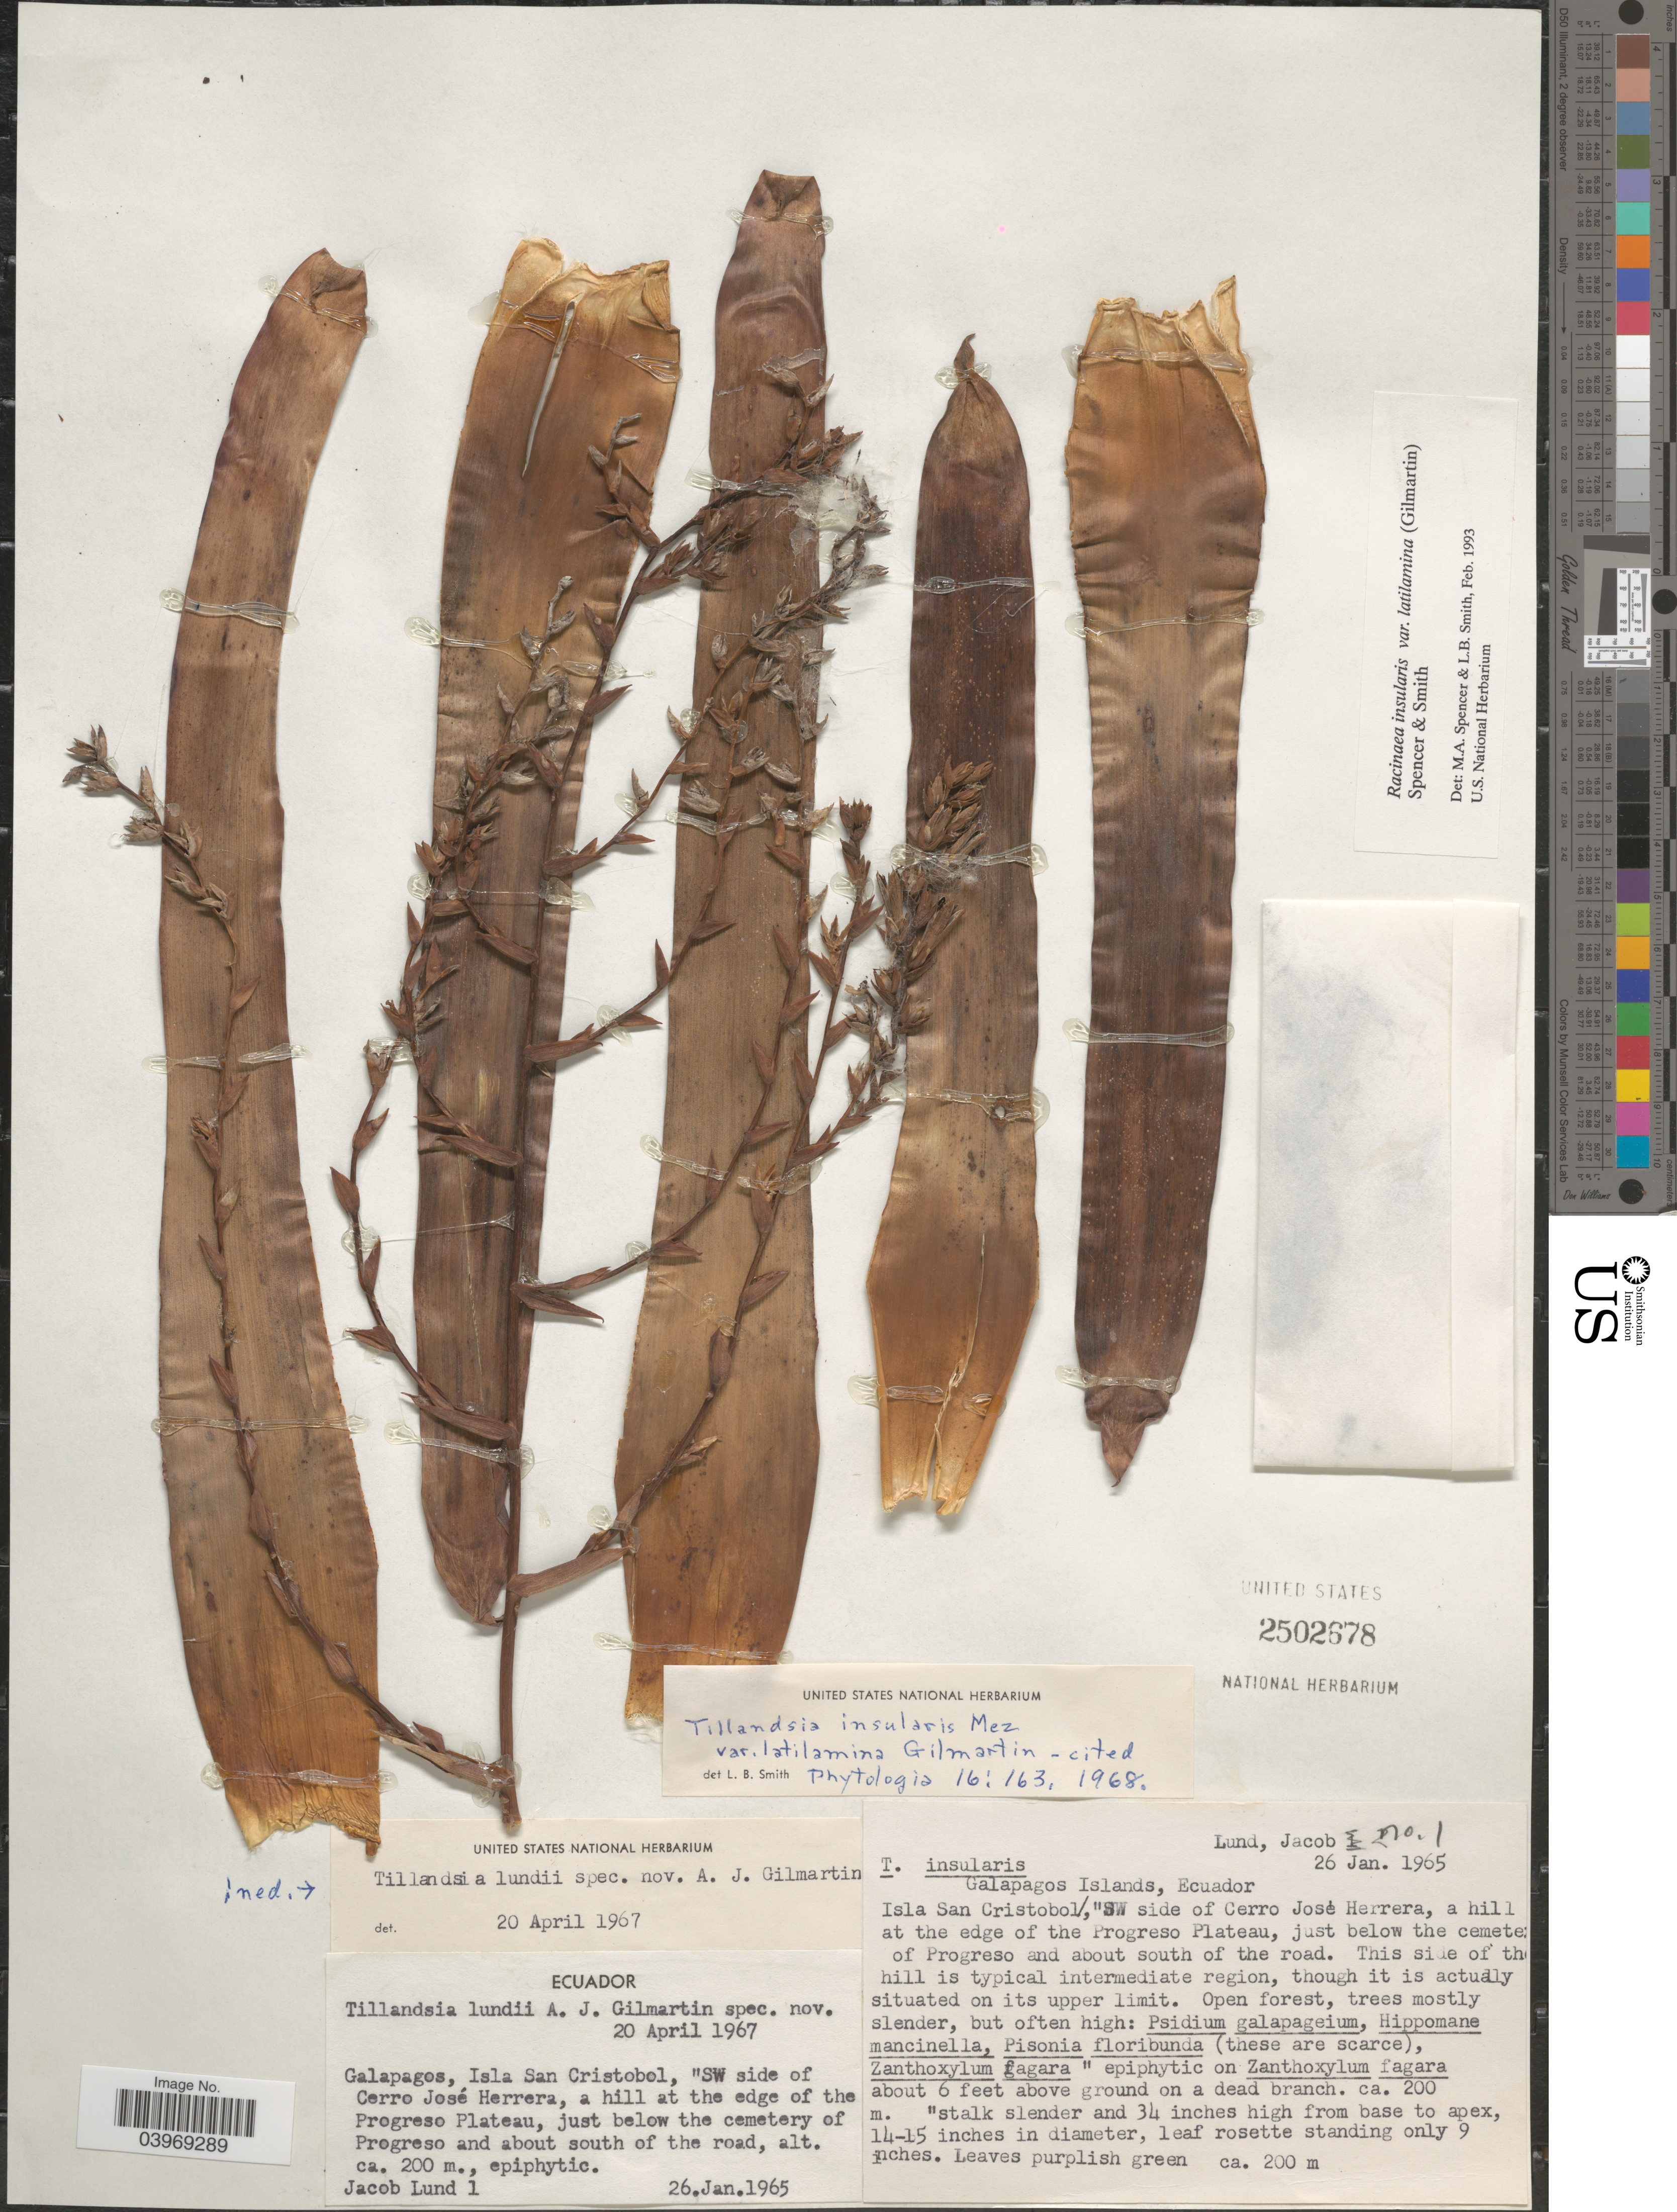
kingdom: Plantae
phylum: Tracheophyta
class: Liliopsida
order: Poales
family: Bromeliaceae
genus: Racinaea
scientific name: Racinaea insularis var. latilamina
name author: (Gilmartin) M.A. Spencer & L.B. Sm.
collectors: J. Lund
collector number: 1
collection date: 1965-01-26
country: Ecuador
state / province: Colón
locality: Galapagos, Isla San Cristobal, SW side of Cerro José Herrera, a hill at the edge of the Progreso Plateau, just below the cemetry of Progreso and about south of the road.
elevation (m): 200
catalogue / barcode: US 2502678